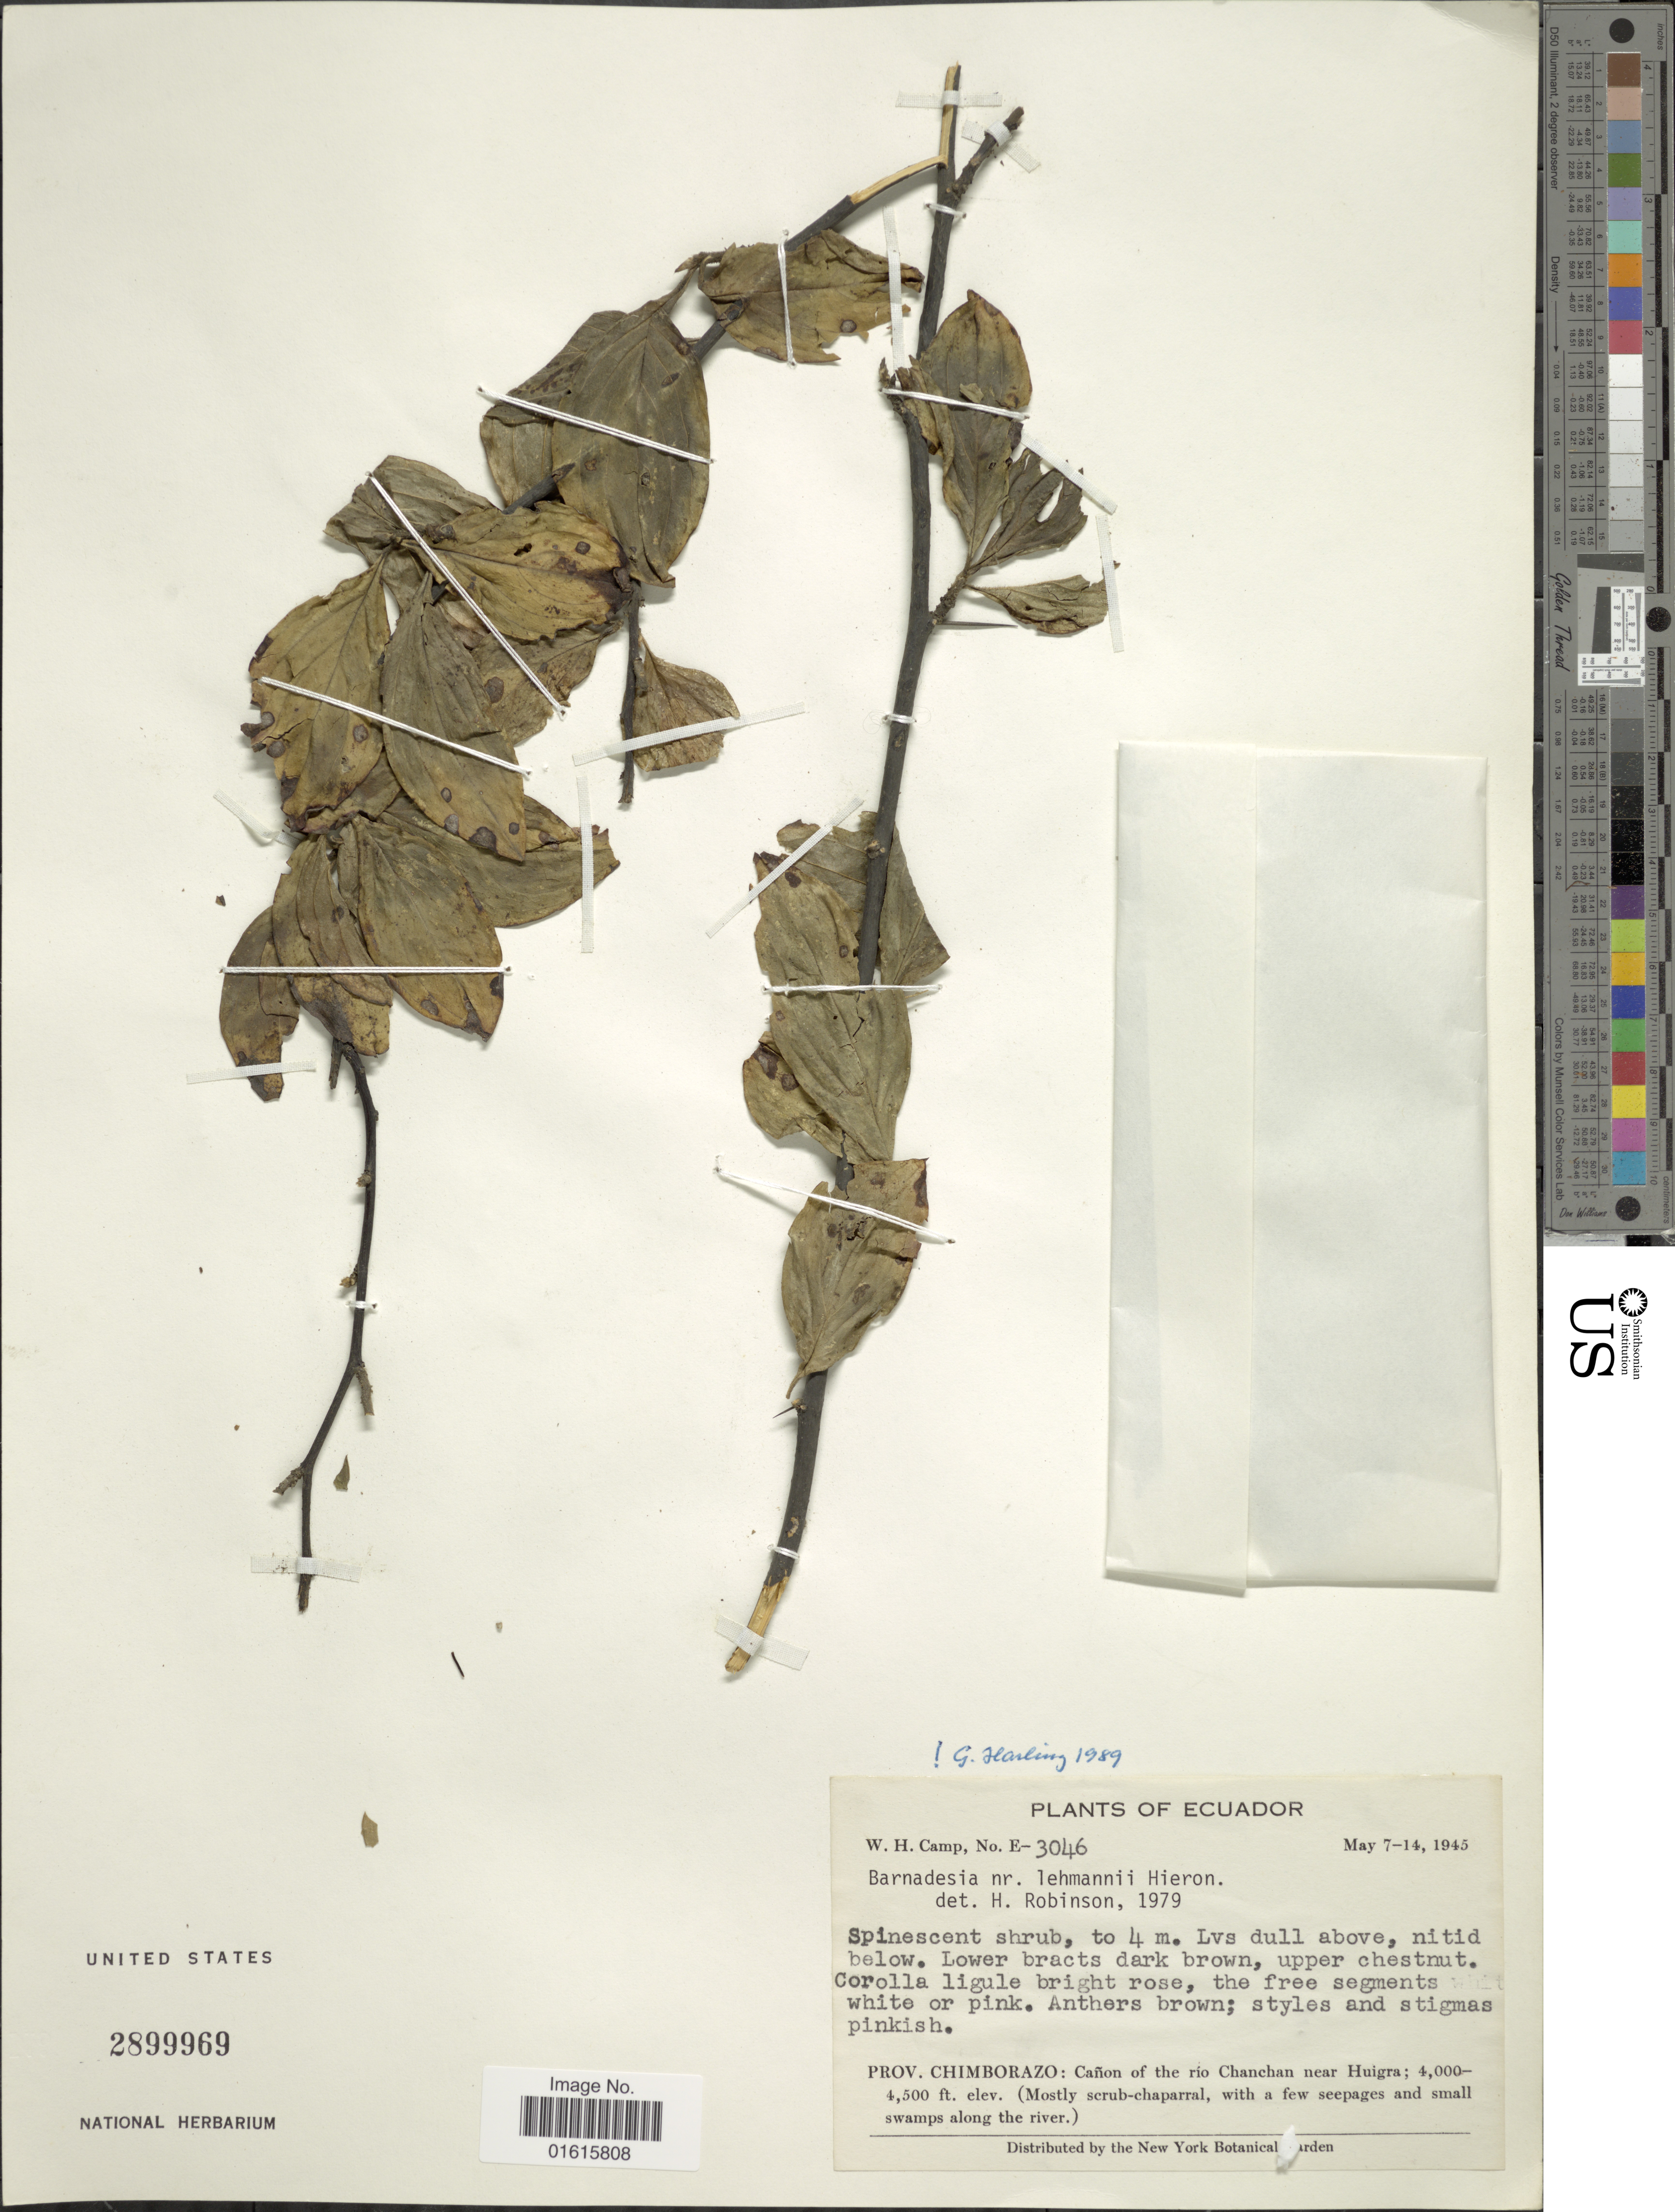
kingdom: Plantae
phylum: Tracheophyta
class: Magnoliopsida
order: Asterales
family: Asteraceae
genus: Barnadesia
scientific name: Barnadesia lehmannii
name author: Hieron.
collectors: W. H. Camp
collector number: E3046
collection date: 1945-05-07/1945-05-14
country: Ecuador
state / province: Chimborazo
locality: Canon of the rio Canchan near Huigra (mostly scrub-chaparral, with a few seepages and small swamps along the river)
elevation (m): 1219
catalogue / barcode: US 2899969